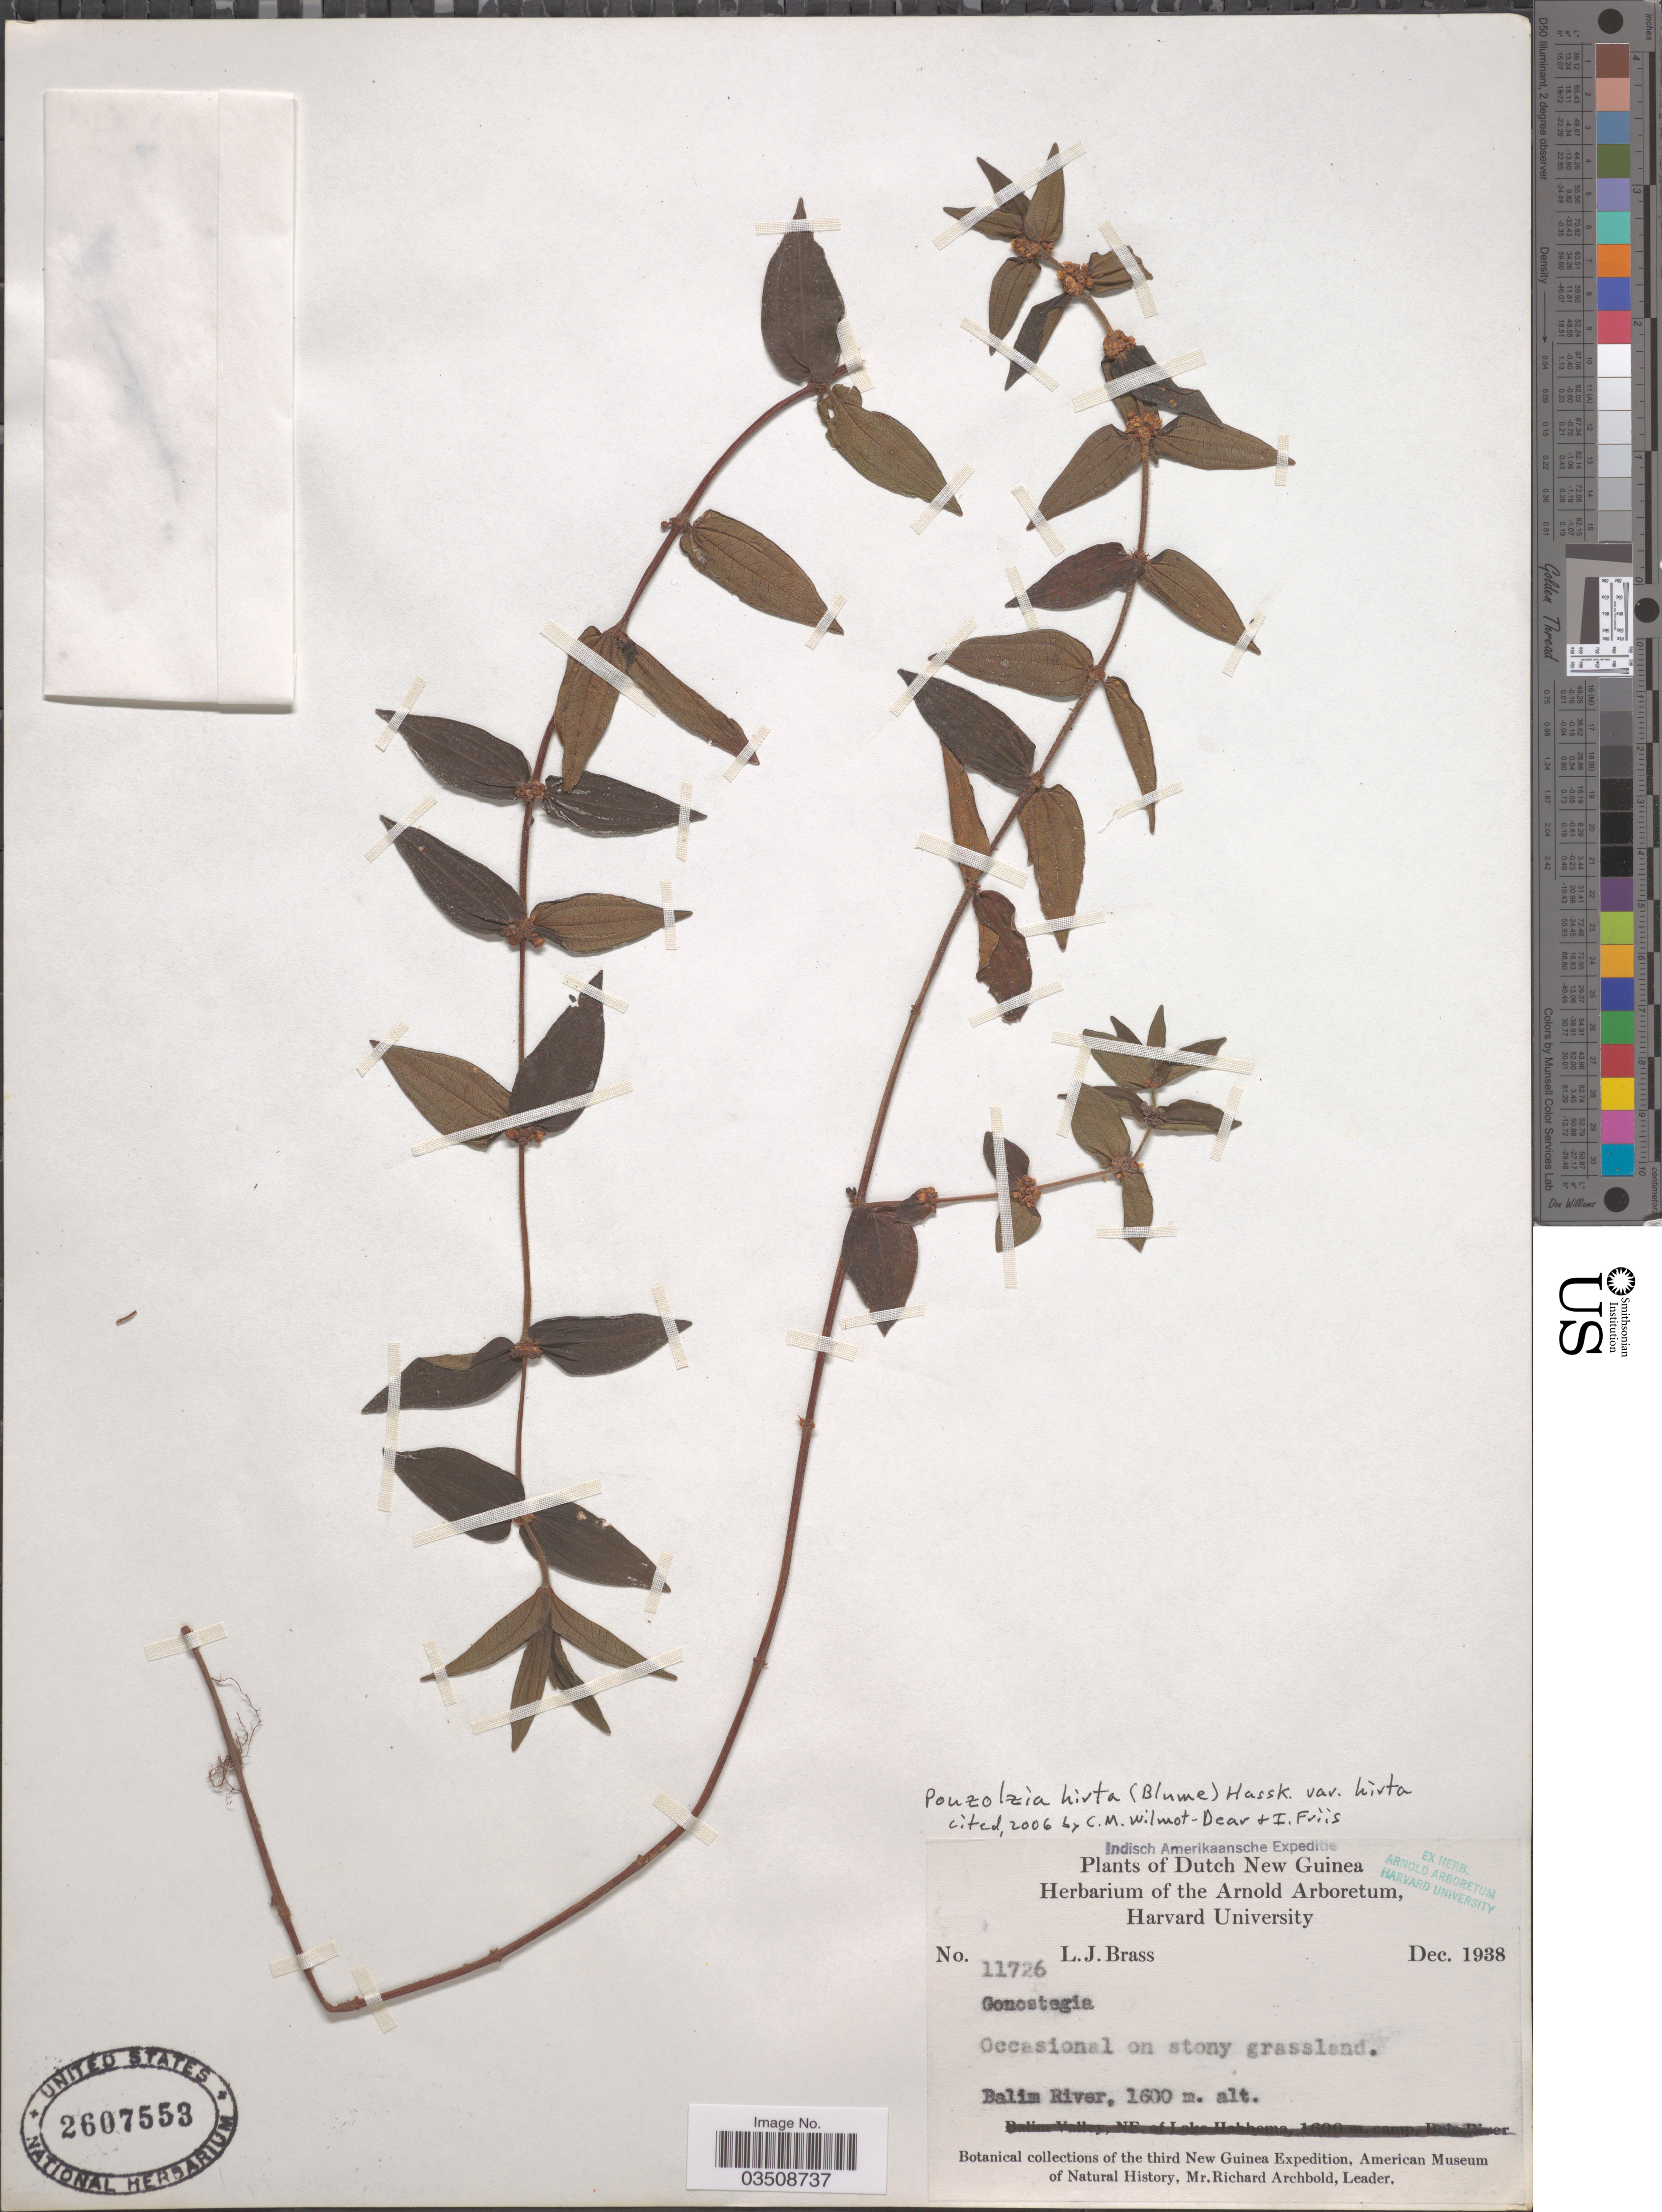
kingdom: Plantae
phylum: Tracheophyta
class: Magnoliopsida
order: Rosales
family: Urticaceae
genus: Gonostegia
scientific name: Gonostegia triandra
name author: (Blume) Miq.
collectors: L. J. Brass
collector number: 11726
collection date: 1938-12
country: Indonesia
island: New Guinea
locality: Dutch New Guinea. Balim River.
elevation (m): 1600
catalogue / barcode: US 2607553